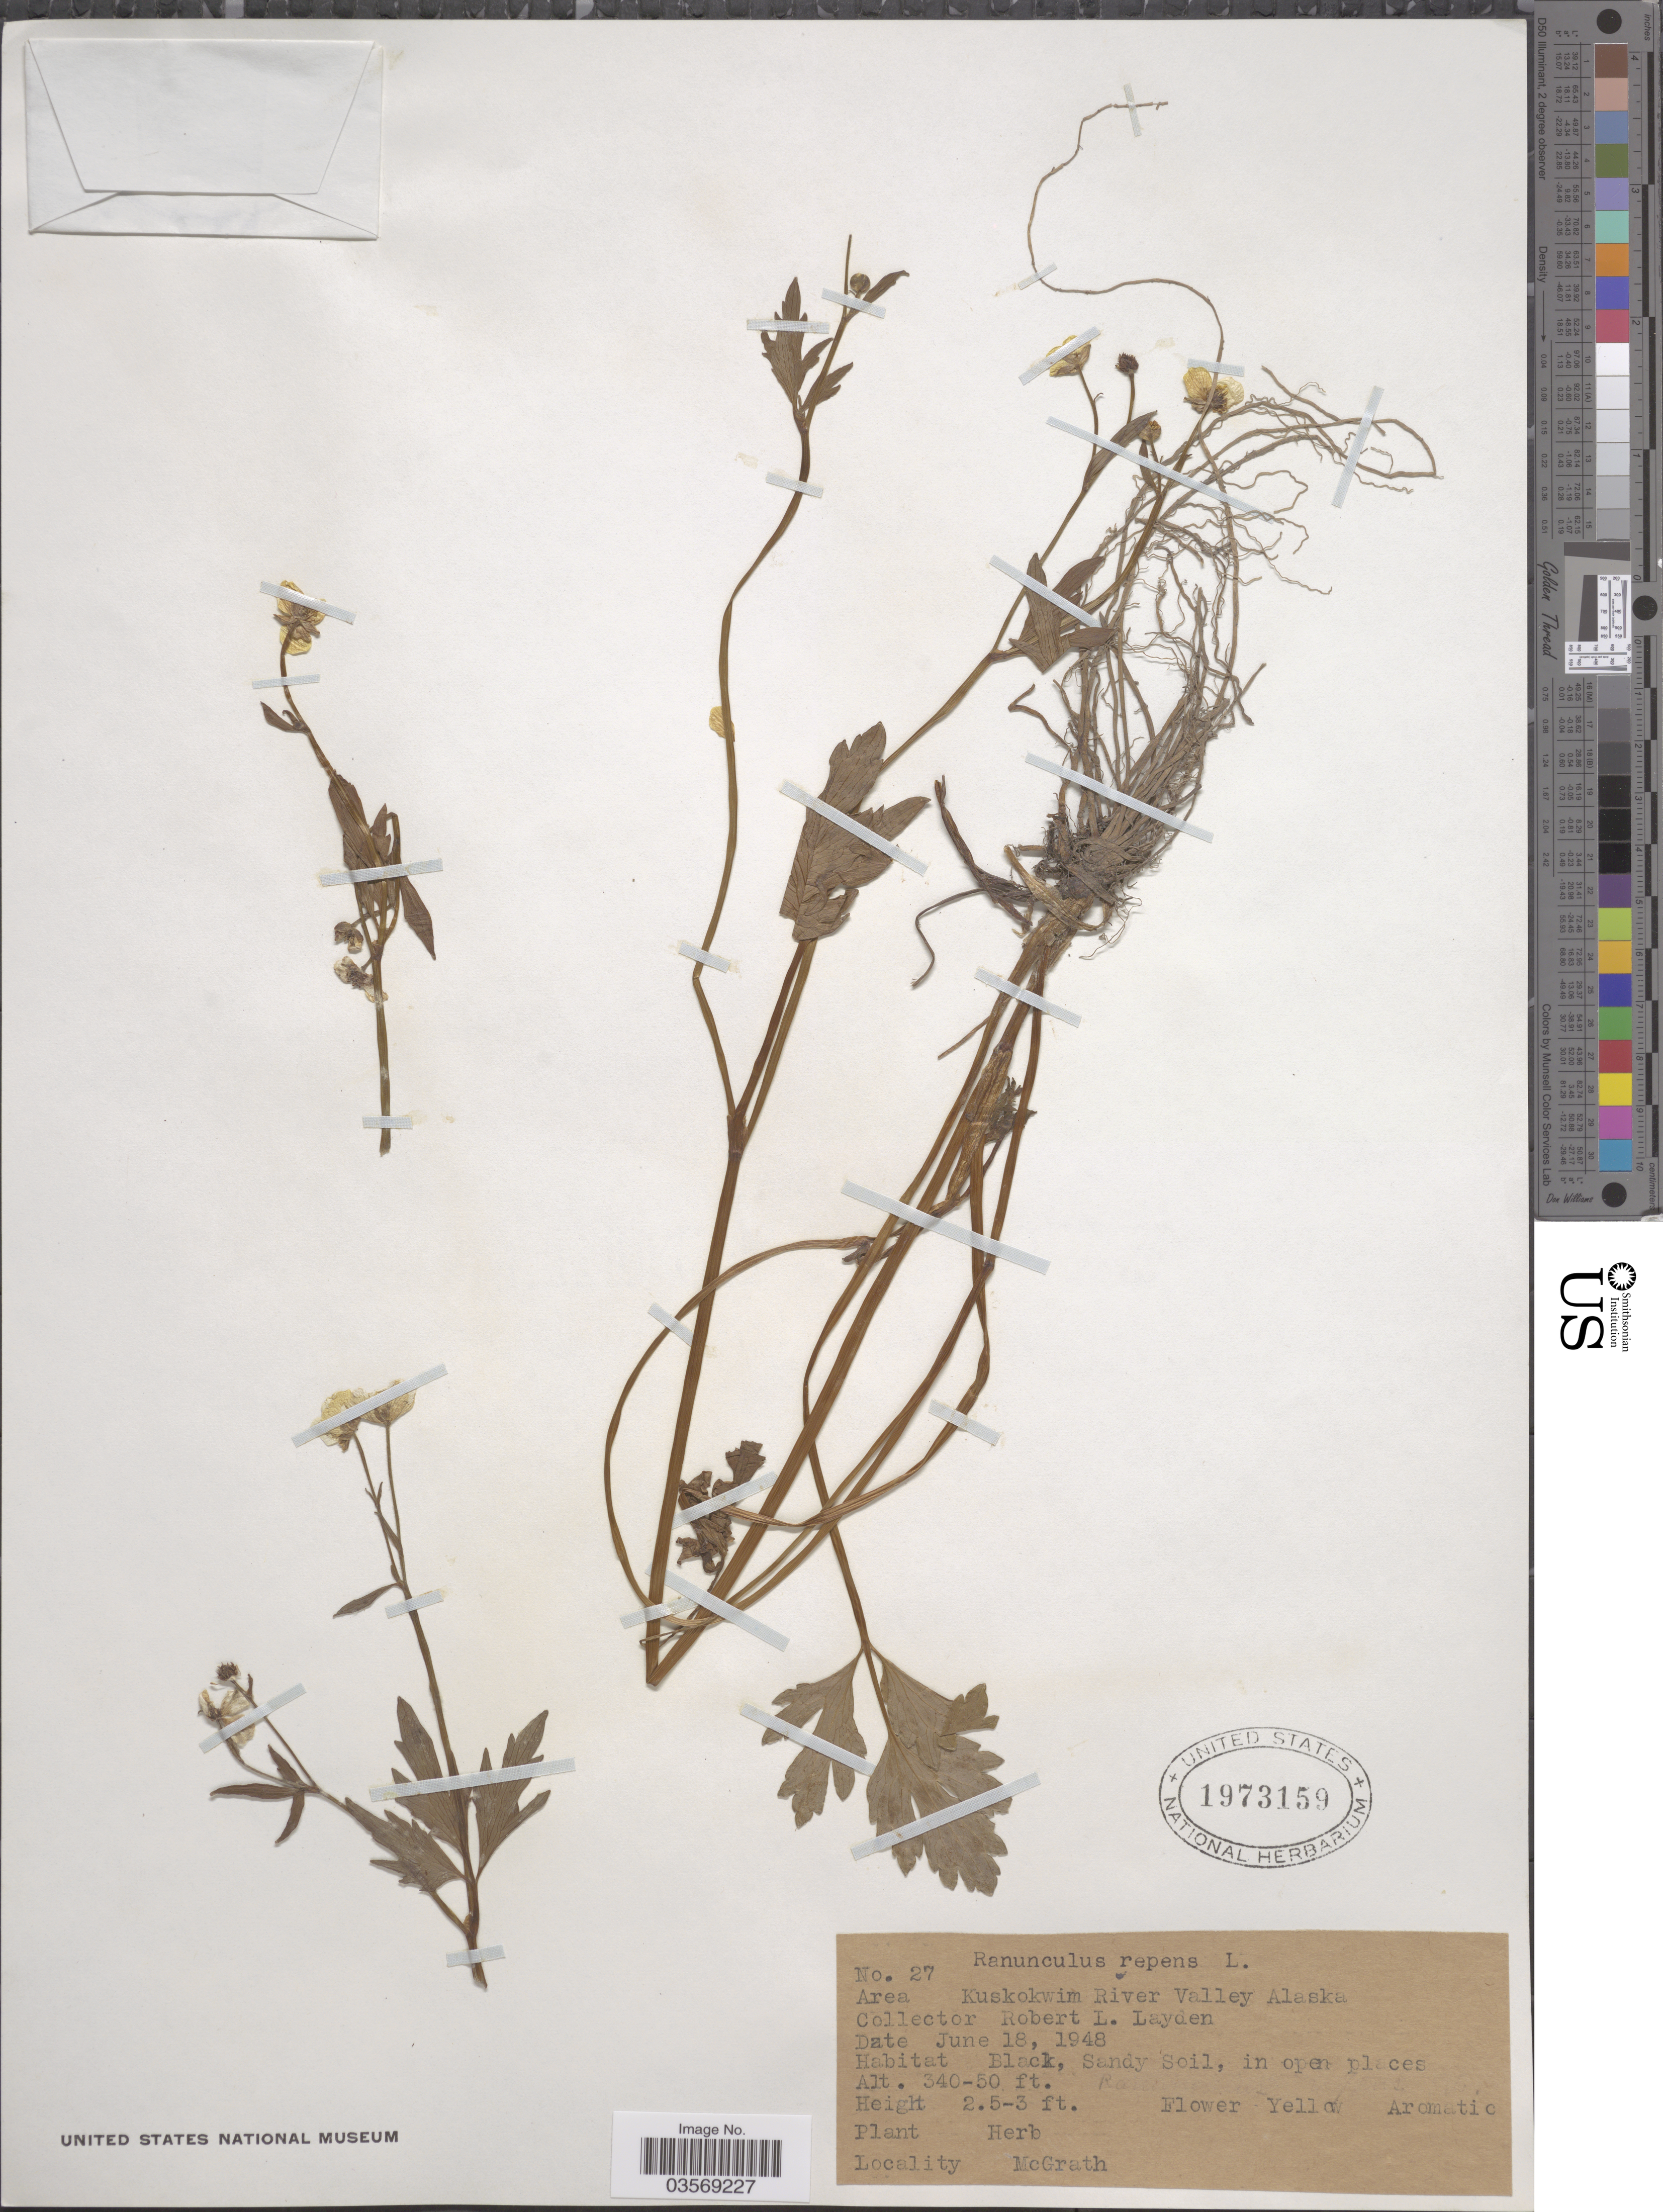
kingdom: Plantae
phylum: Tracheophyta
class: Magnoliopsida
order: Ranunculales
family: Ranunculaceae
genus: Ranunculus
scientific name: Ranunculus repens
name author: L.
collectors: R. Layden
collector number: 27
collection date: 1948-06-18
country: United States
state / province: Alaska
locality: Area Kuskokwim River Valley.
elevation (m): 15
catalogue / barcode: US 1973159